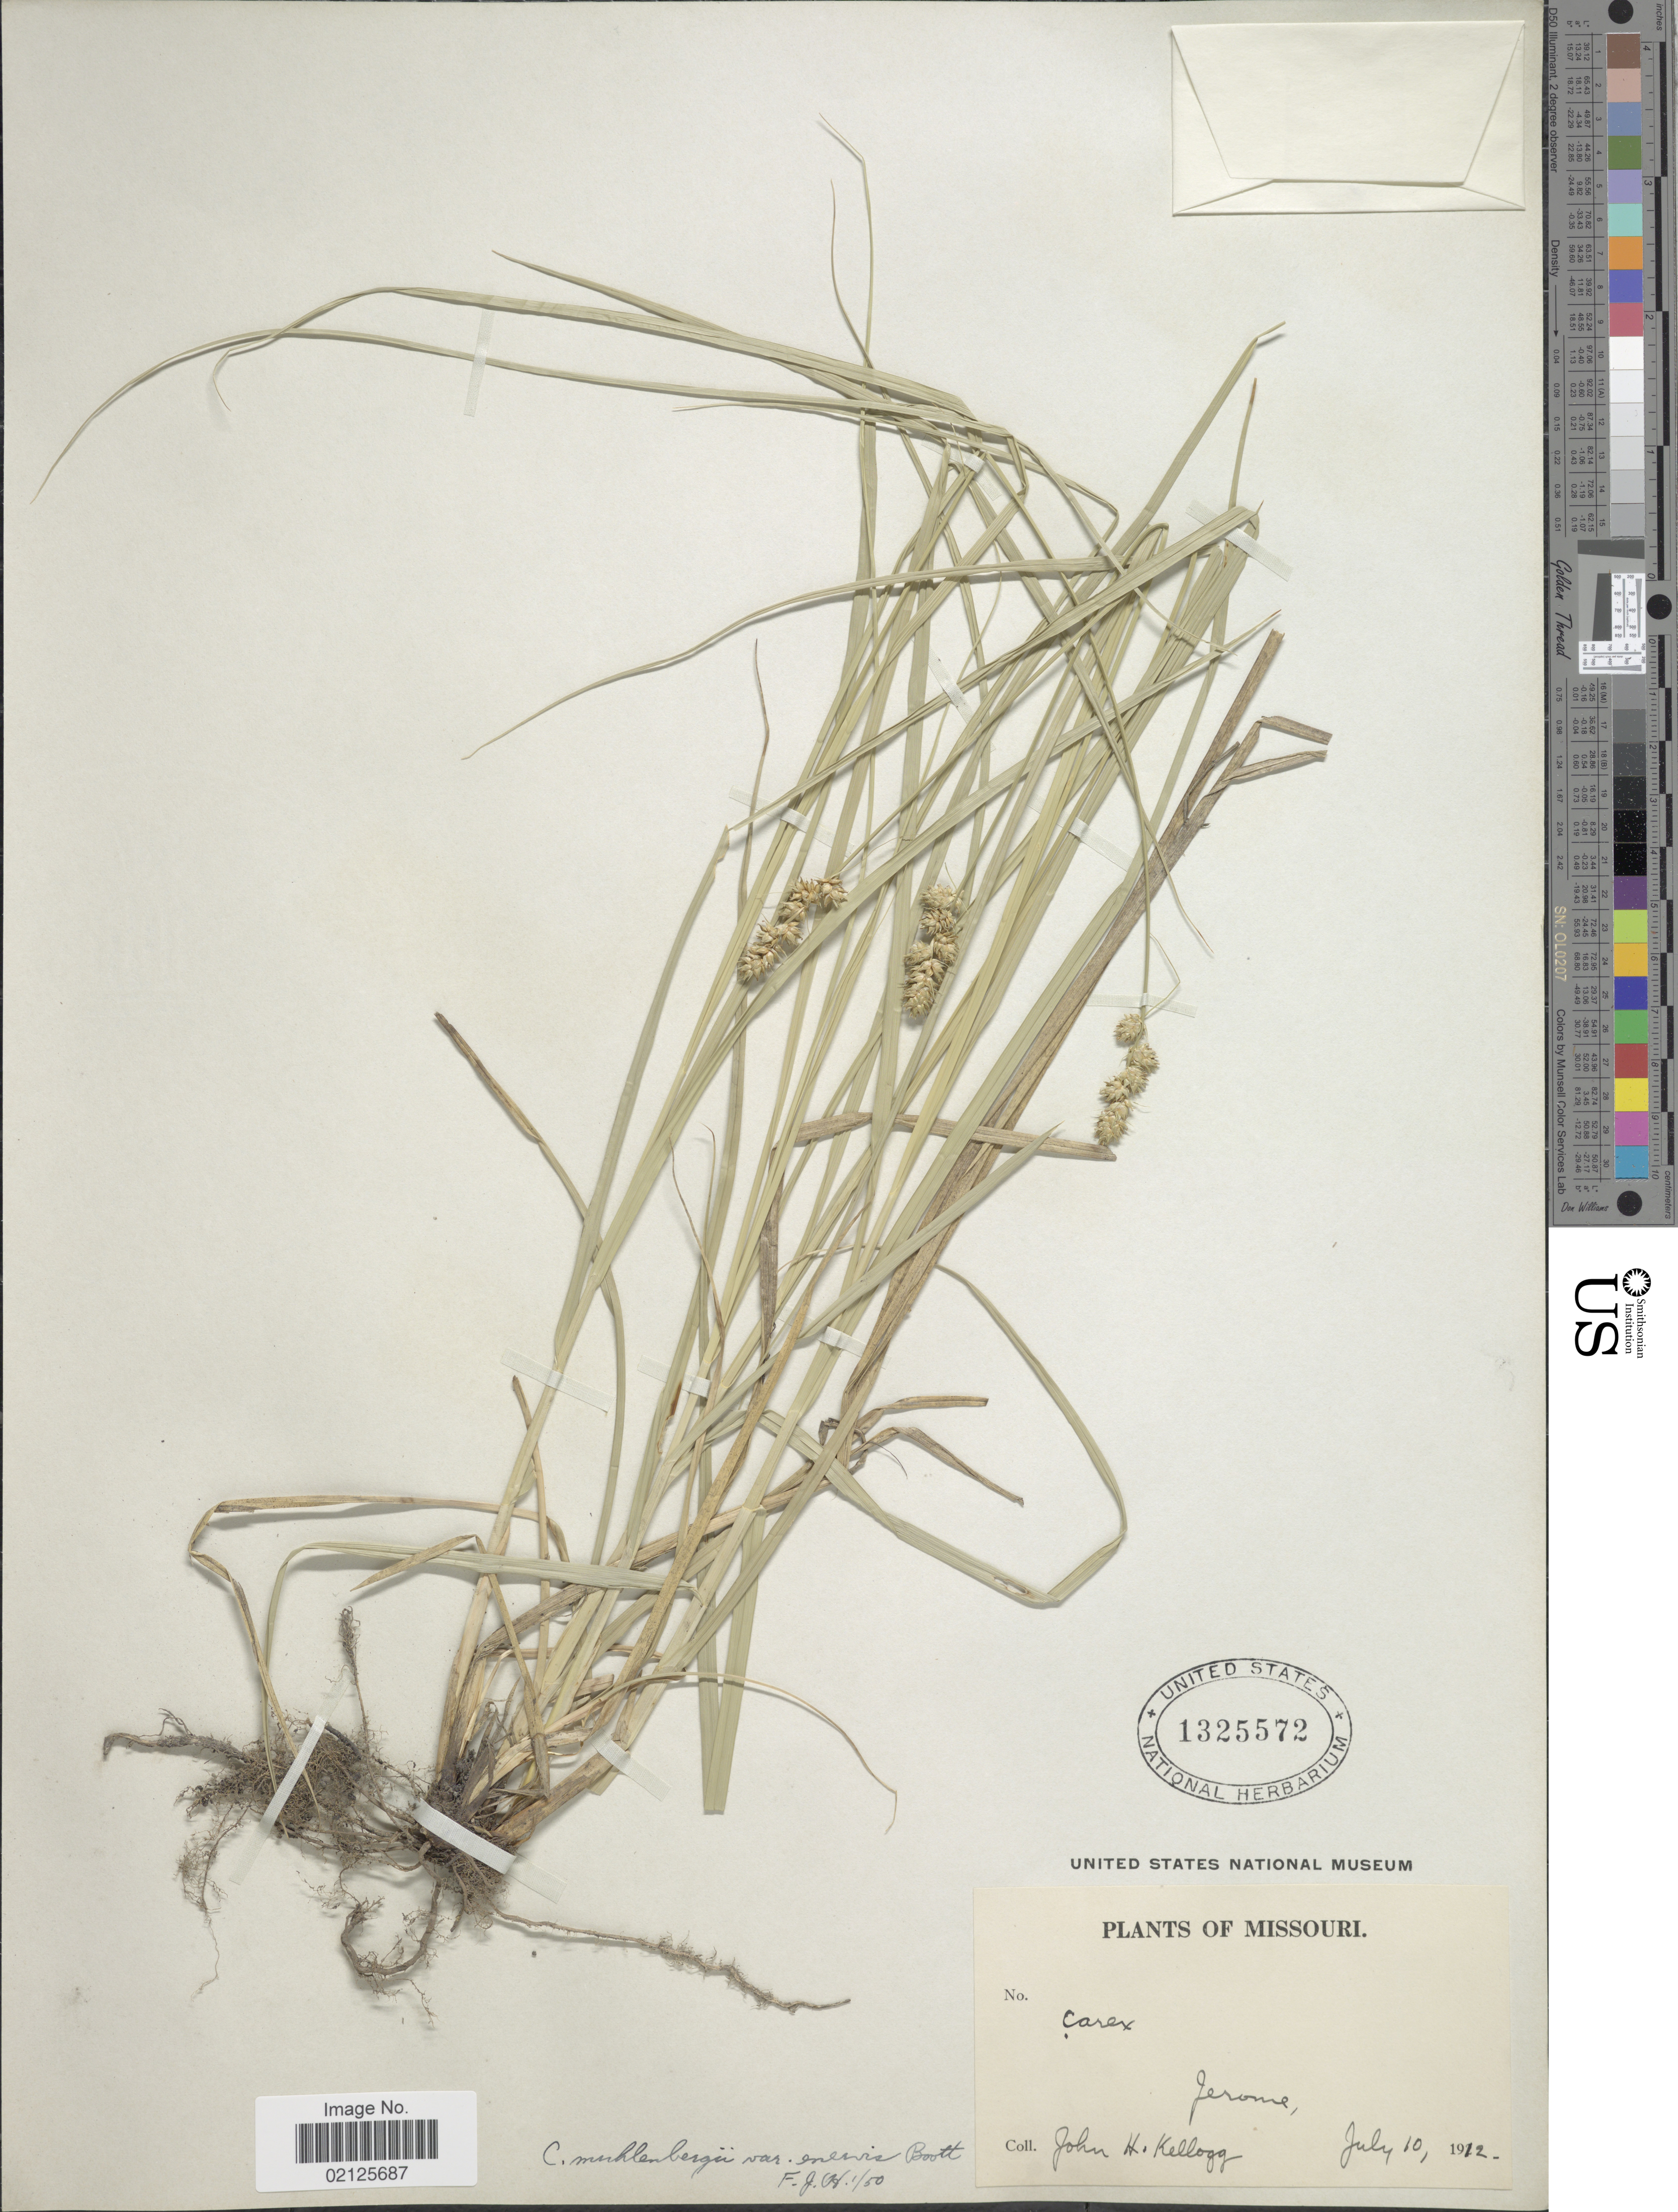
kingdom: Plantae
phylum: Tracheophyta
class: Liliopsida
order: Poales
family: Cyperaceae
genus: Carex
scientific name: Carex muehlenbergii var. enervis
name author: Boott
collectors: J. H. Kellogg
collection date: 1912-07-10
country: United States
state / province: Missouri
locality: Jerome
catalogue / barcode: US 1325572